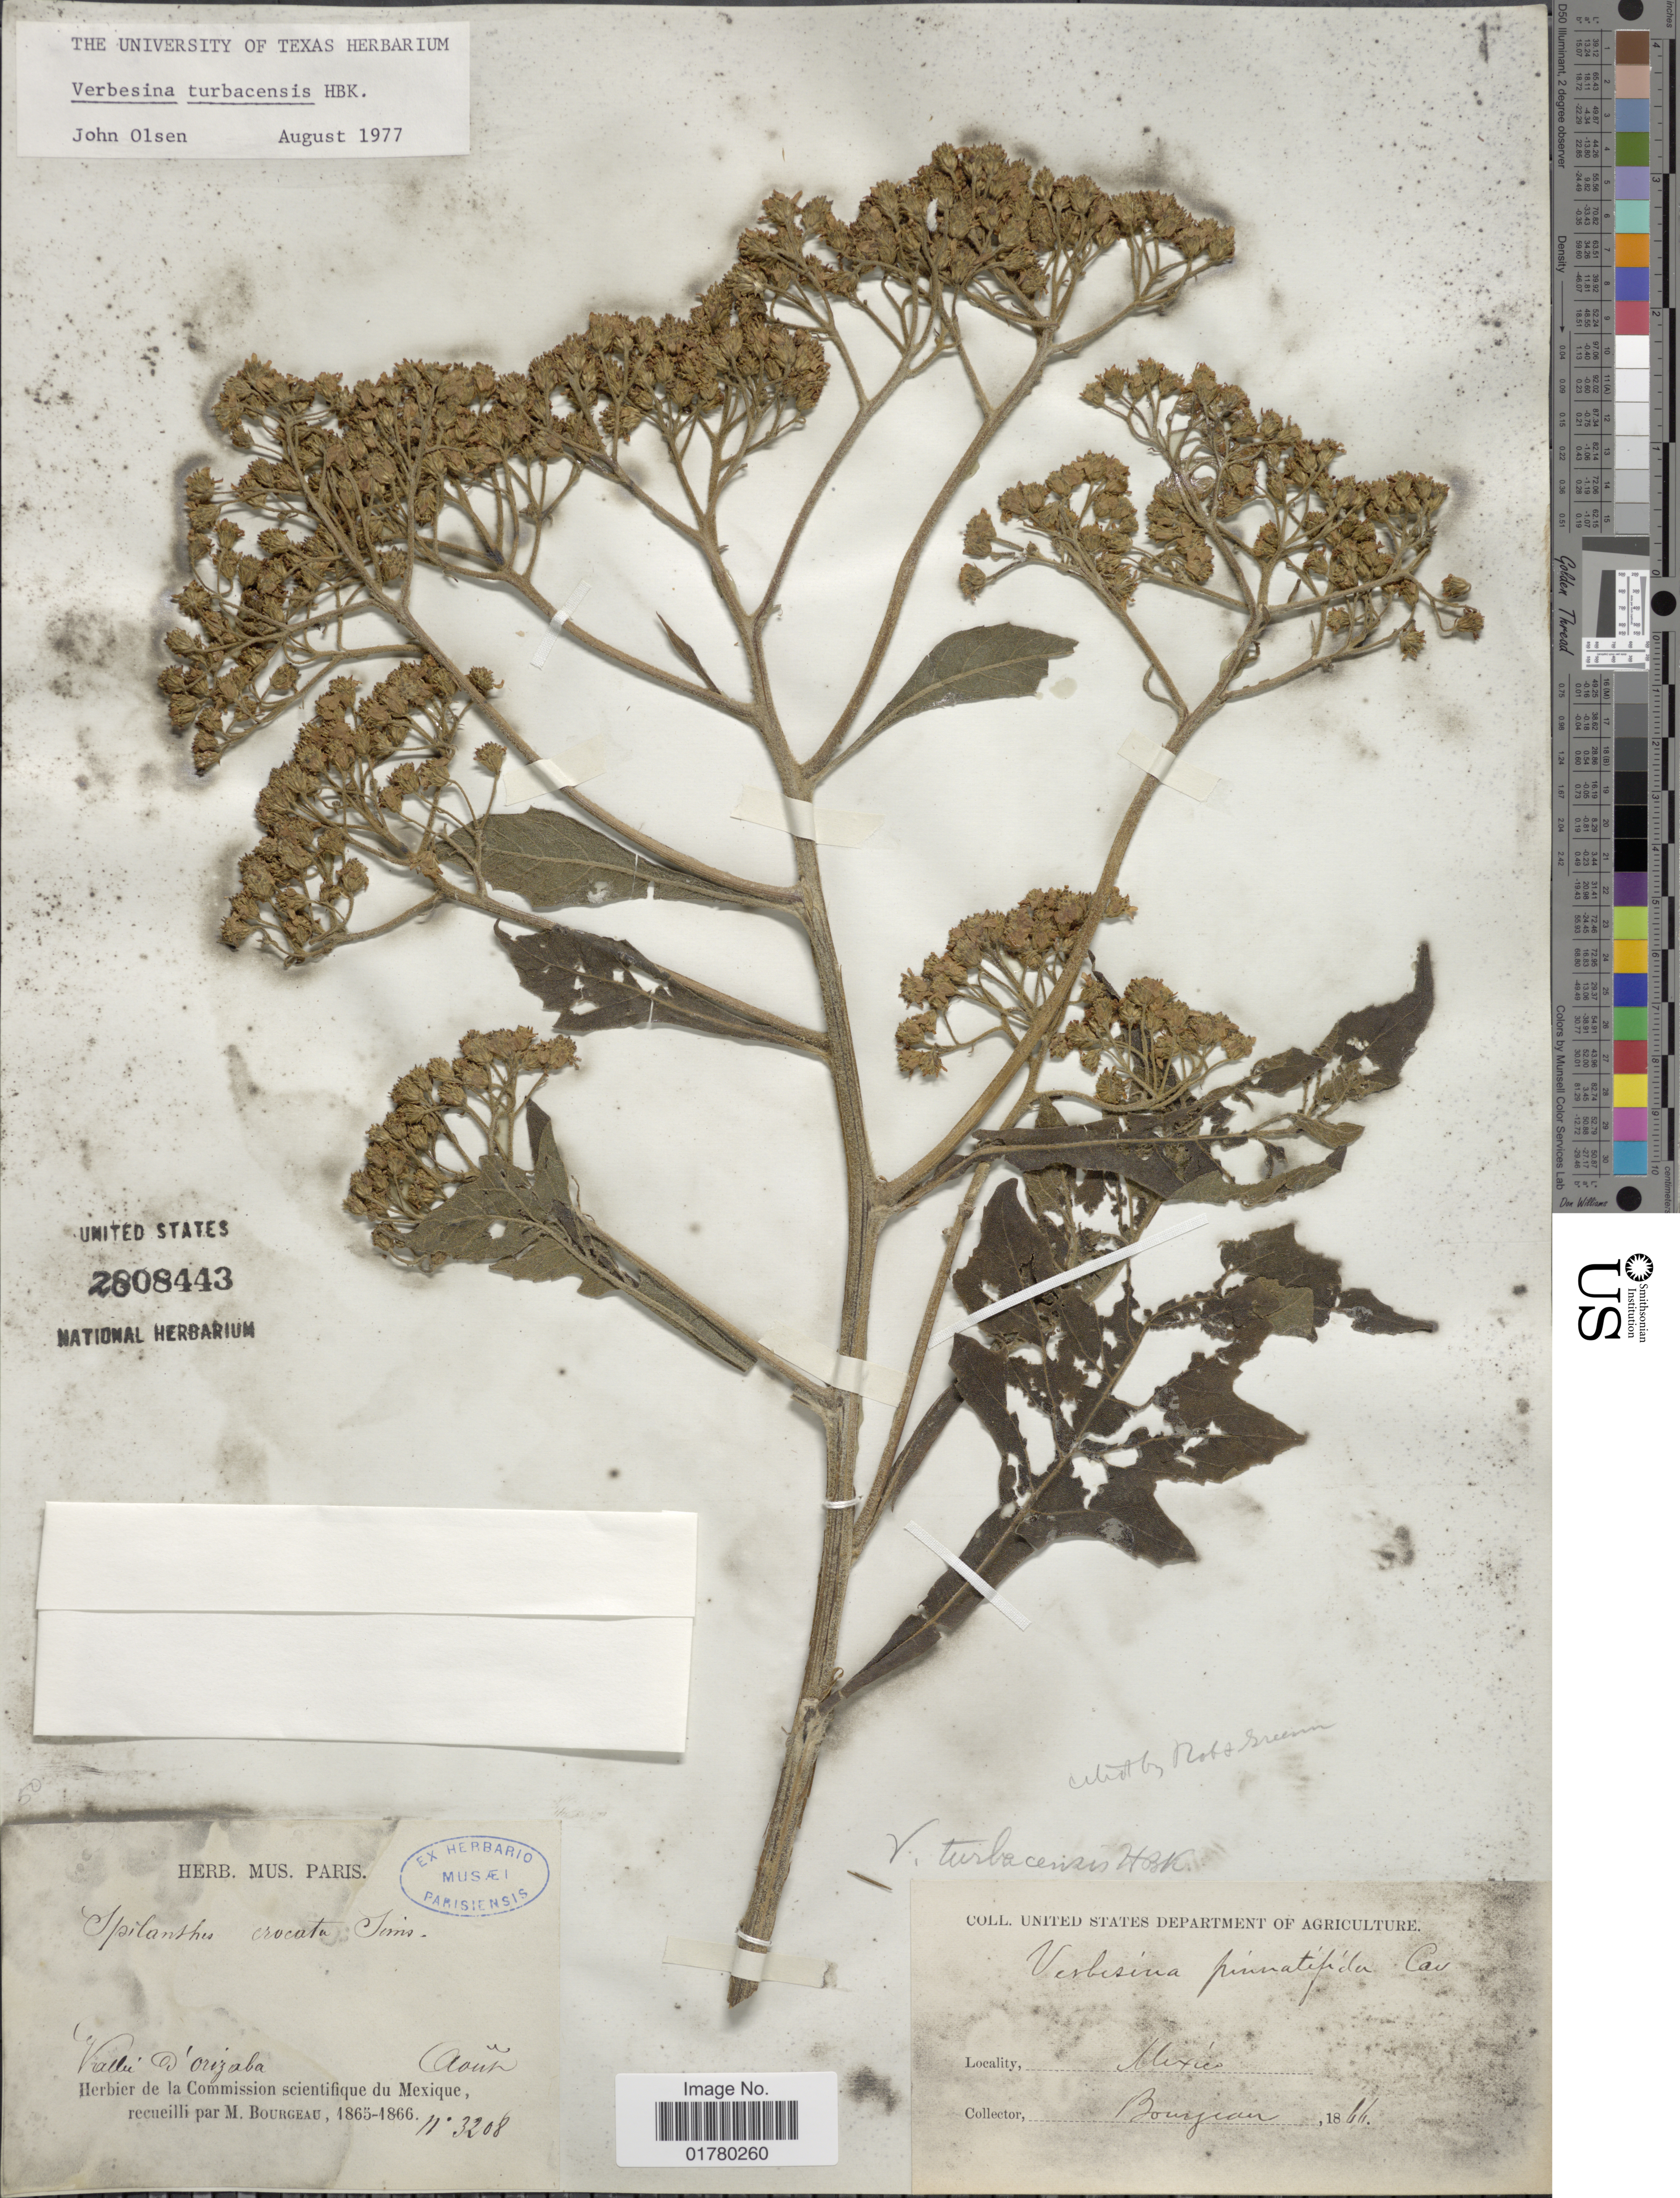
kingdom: Plantae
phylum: Tracheophyta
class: Magnoliopsida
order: Asterales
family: Asteraceae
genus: Verbesina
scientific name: Verbesina turbacensis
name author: Kunth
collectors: M. Bourgeau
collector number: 3208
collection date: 1866-08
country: Mexico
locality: Valleé d'Orizaba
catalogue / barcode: US 2808443